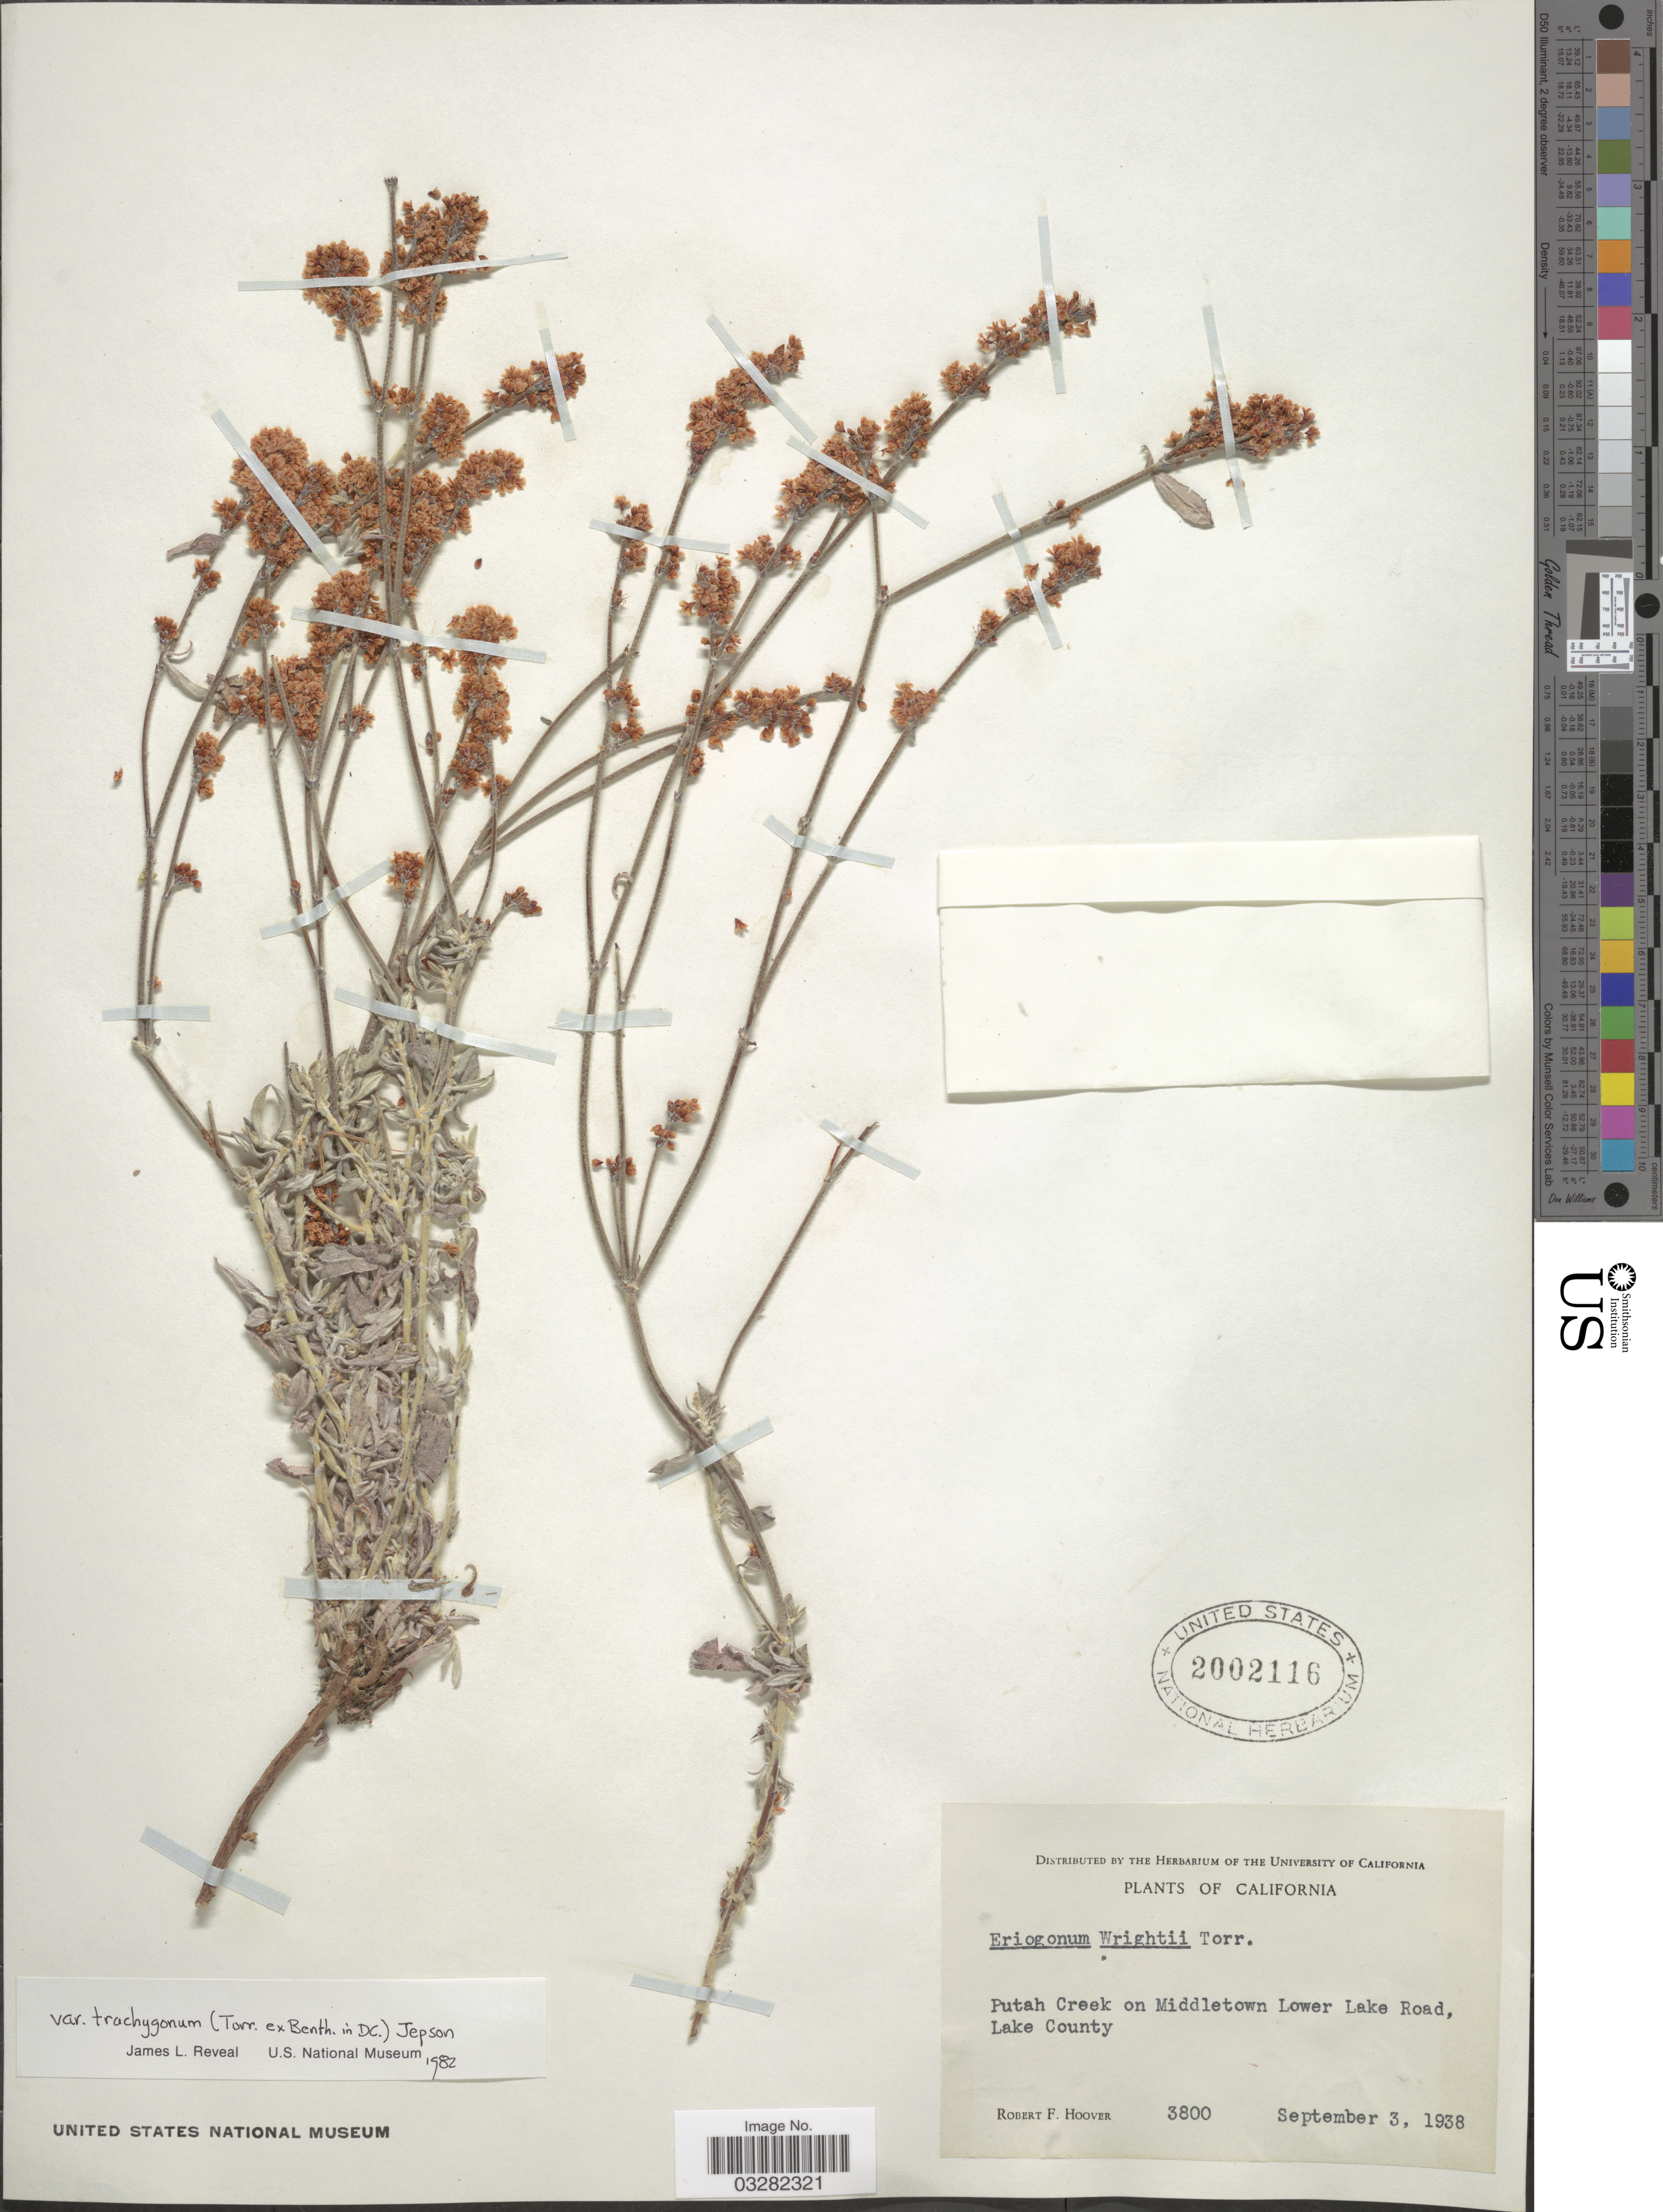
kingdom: Plantae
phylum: Tracheophyta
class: Magnoliopsida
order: Caryophyllales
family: Polygonaceae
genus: Eriogonum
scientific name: Eriogonum wrightii var. trachygonum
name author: (Torr. ex Benth.) Jeps.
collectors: R. F. Hoover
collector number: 3800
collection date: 1938-09-03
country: United States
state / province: California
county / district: Lake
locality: Putah Creek on Middletown Lower Lake Road, Lake County.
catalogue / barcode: US 2002116